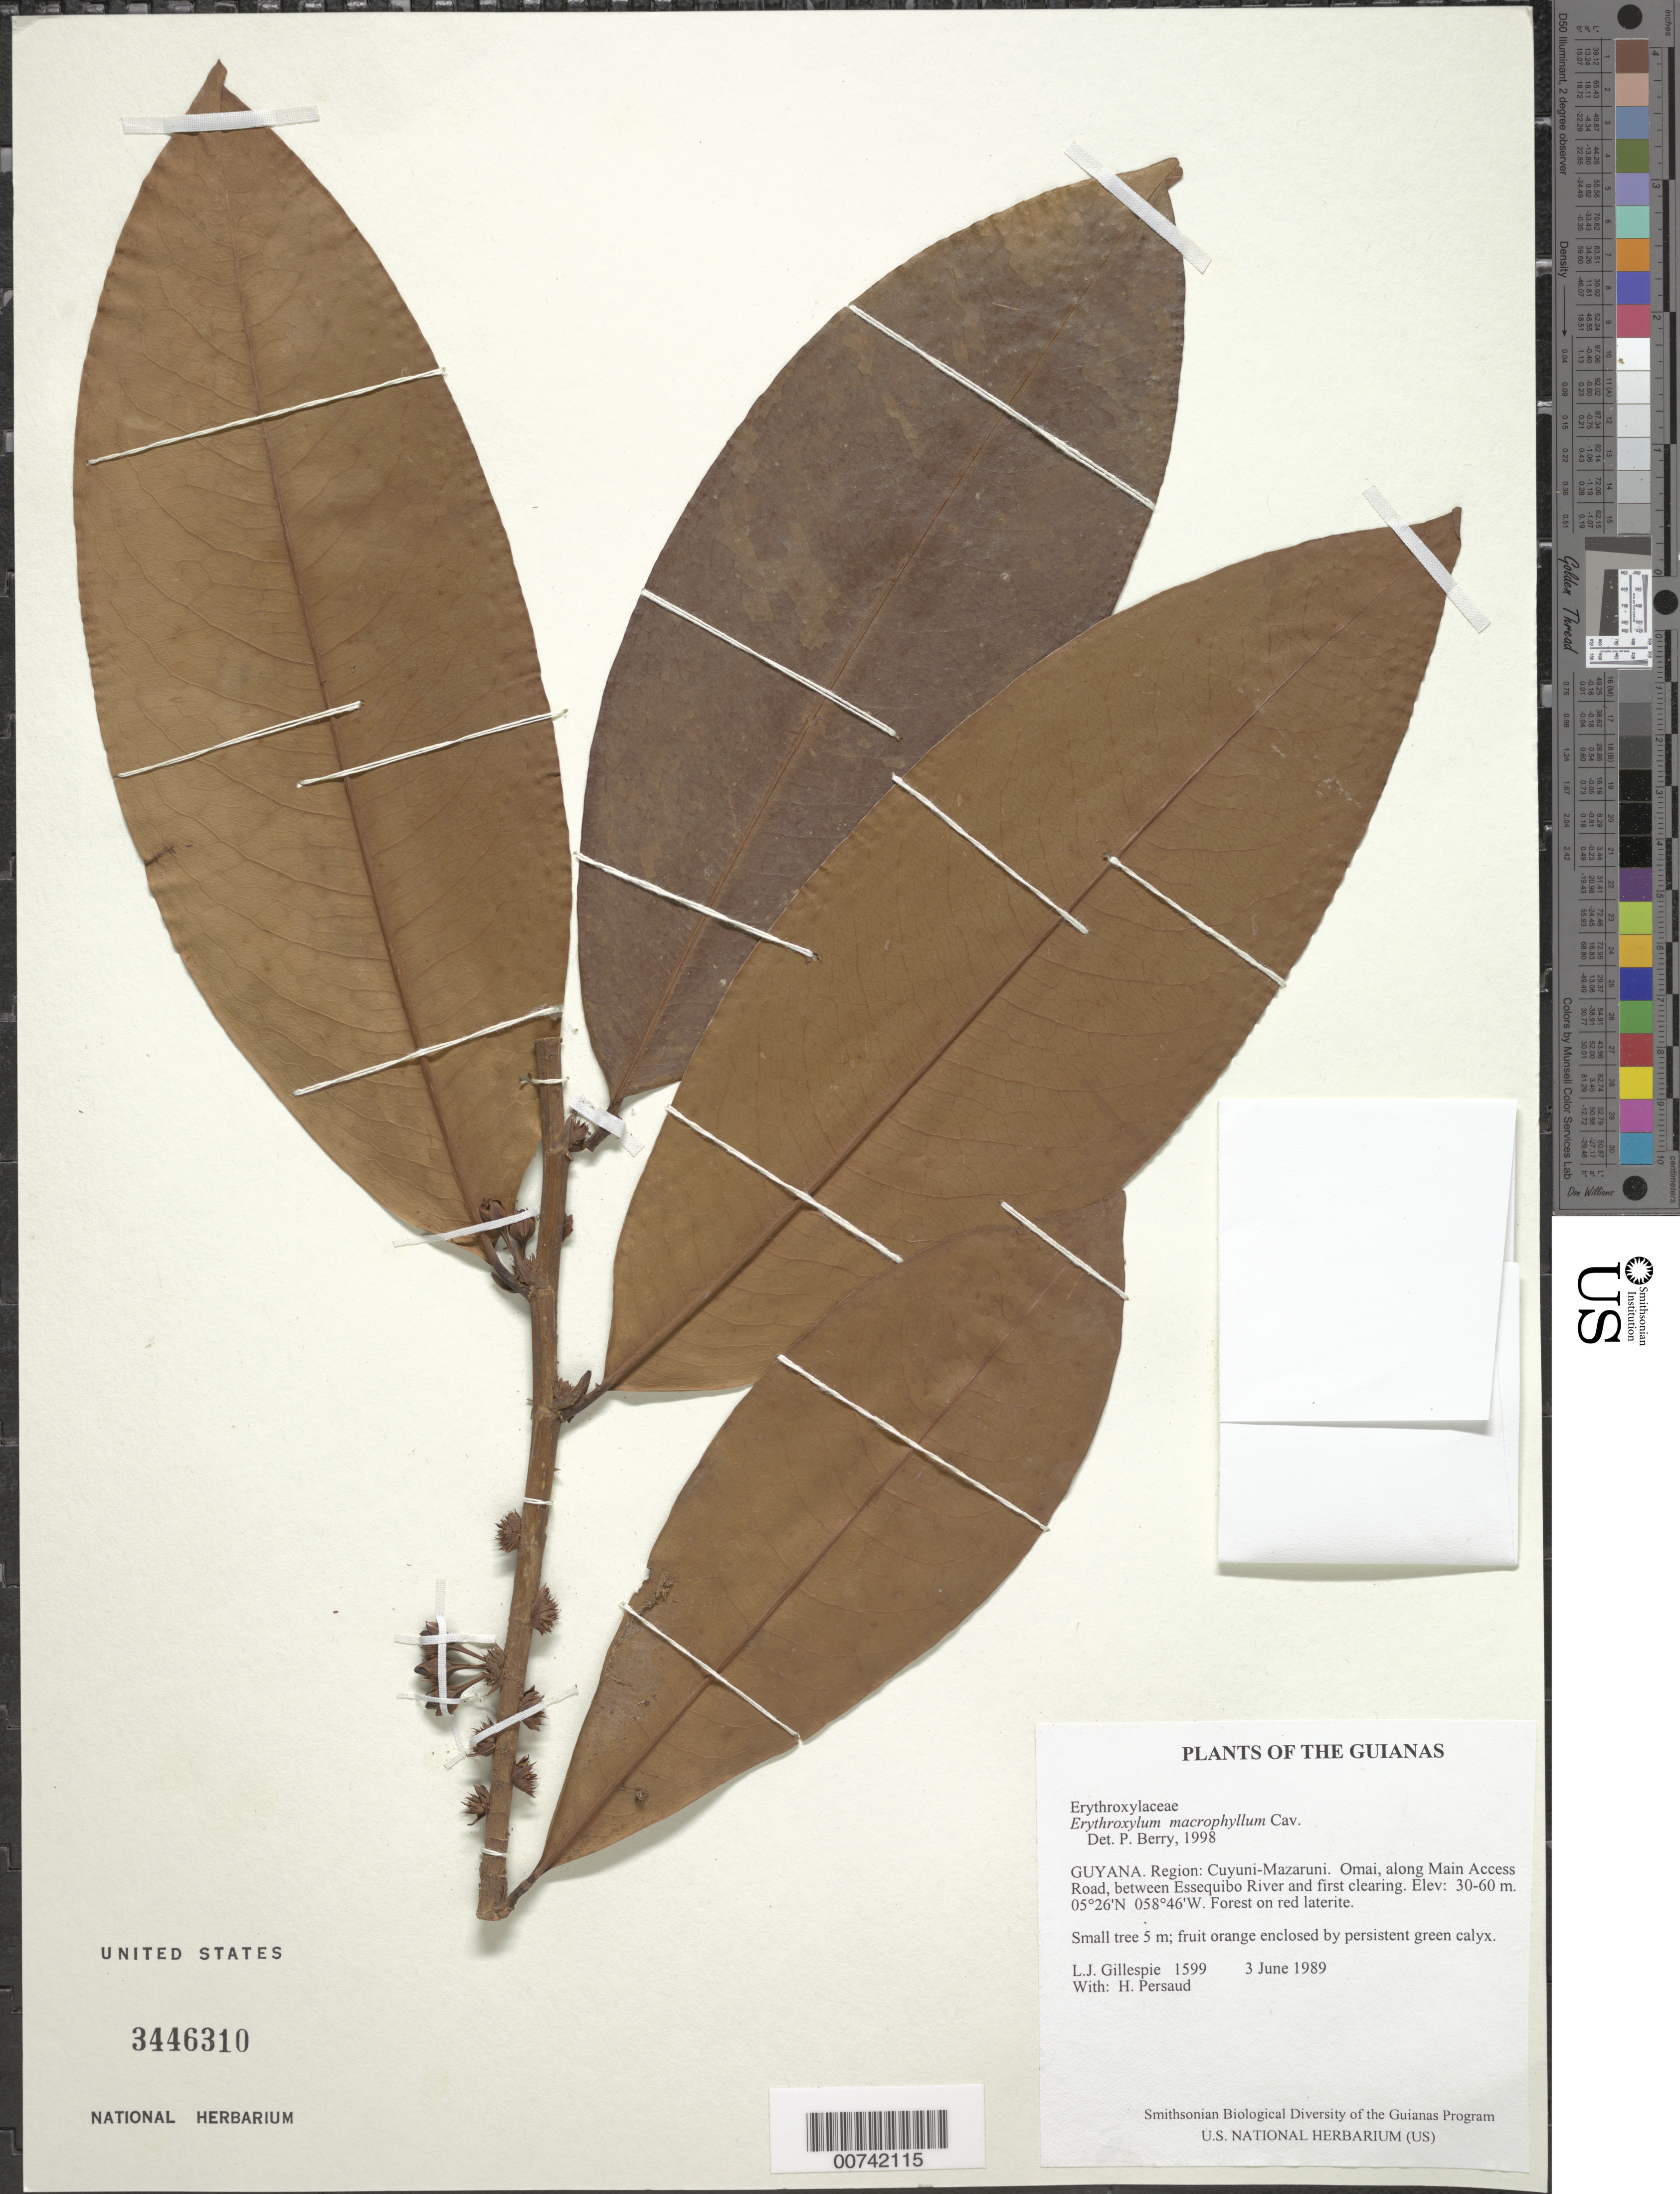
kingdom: Plantae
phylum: Tracheophyta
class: Magnoliopsida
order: Malpighiales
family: Erythroxylaceae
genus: Erythroxylum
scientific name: Erythroxylum macrophyllum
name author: Cav.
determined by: Berry, P. E., (WIS), University of Wisconsin - Madison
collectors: L. J. Gillespie & H. Persaud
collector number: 1599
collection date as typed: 3 June 1989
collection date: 1989-06-03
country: Guyana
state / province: Cuyuni-Mazaruni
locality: Omai, along Main Access Road, between Essequibo River and first clearing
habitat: Forest on red laterite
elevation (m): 30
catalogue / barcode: US 3446310